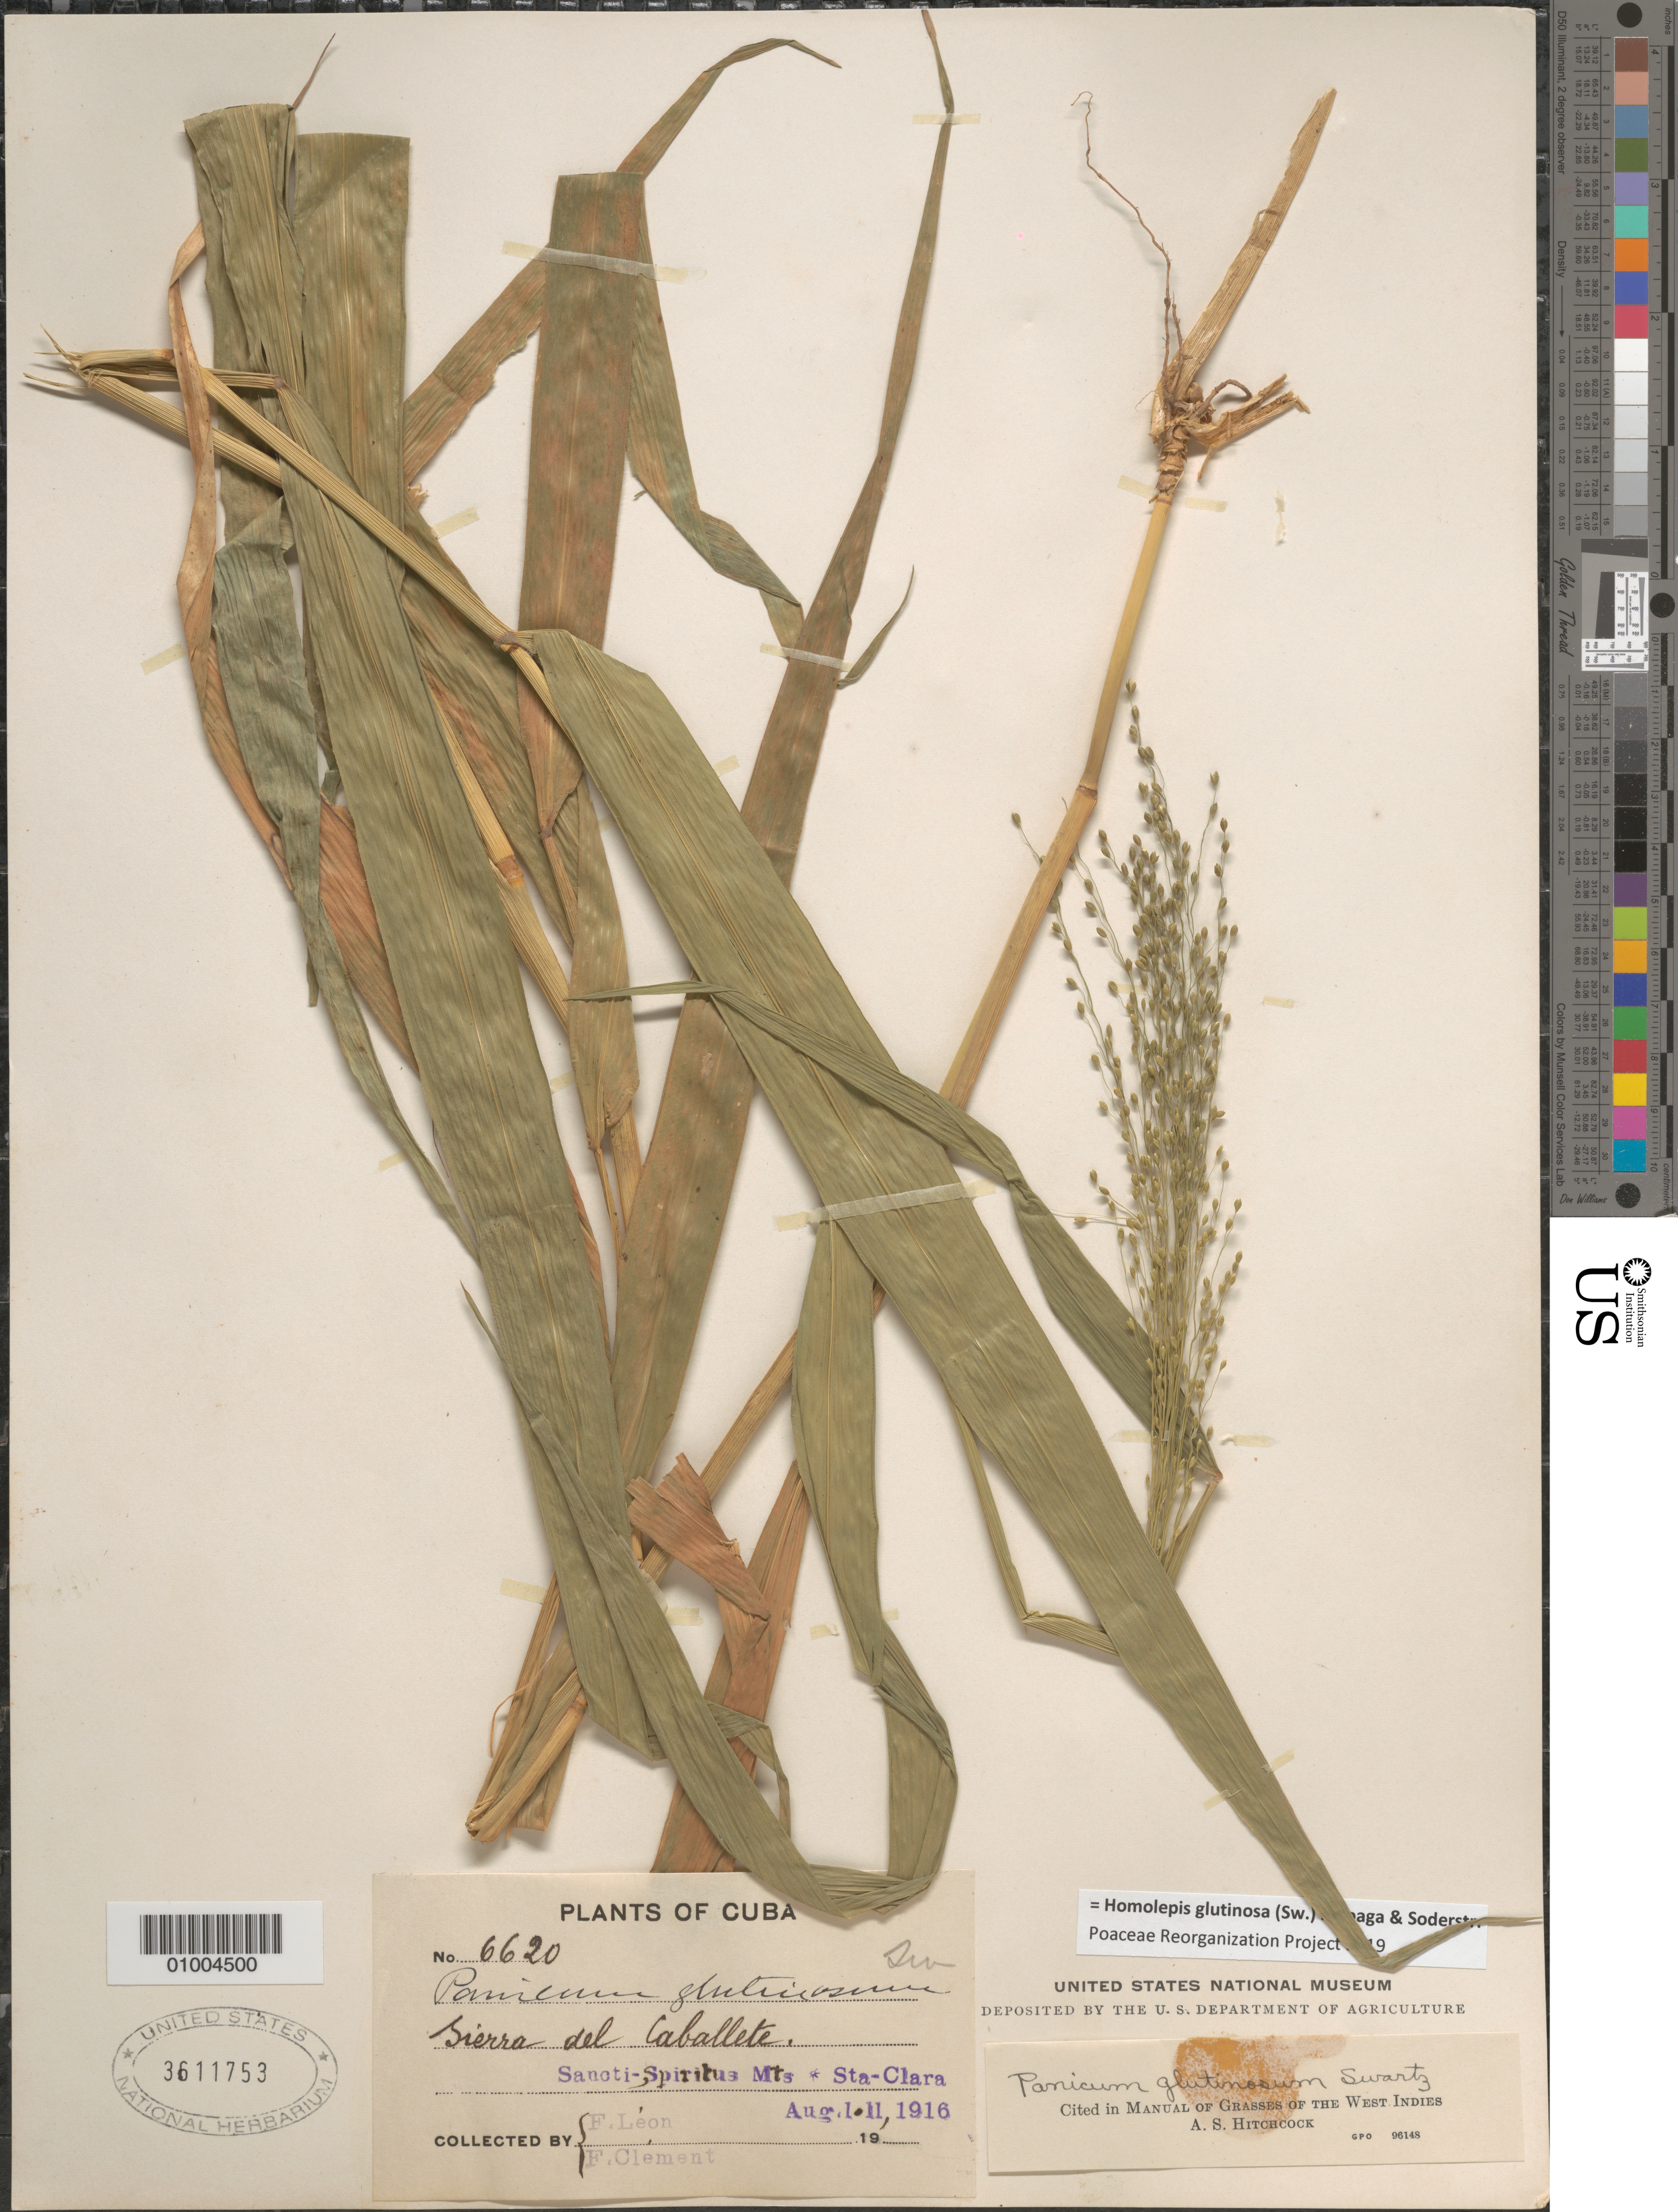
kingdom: Plantae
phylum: Tracheophyta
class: Liliopsida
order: Poales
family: Poaceae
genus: Homolepis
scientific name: Homolepis glutinosa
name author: (Sw.) Zuloaga & Soderstr.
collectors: Bro. León & B. Clement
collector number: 6620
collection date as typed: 01 Aug 1916 to 11 Aug 1916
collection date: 1916-08-01/1916-08-11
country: Cuba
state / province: Villa Clara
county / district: Santa Clara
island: Cuba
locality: Sanoti-Spiritus Mts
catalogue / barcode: US 3611753